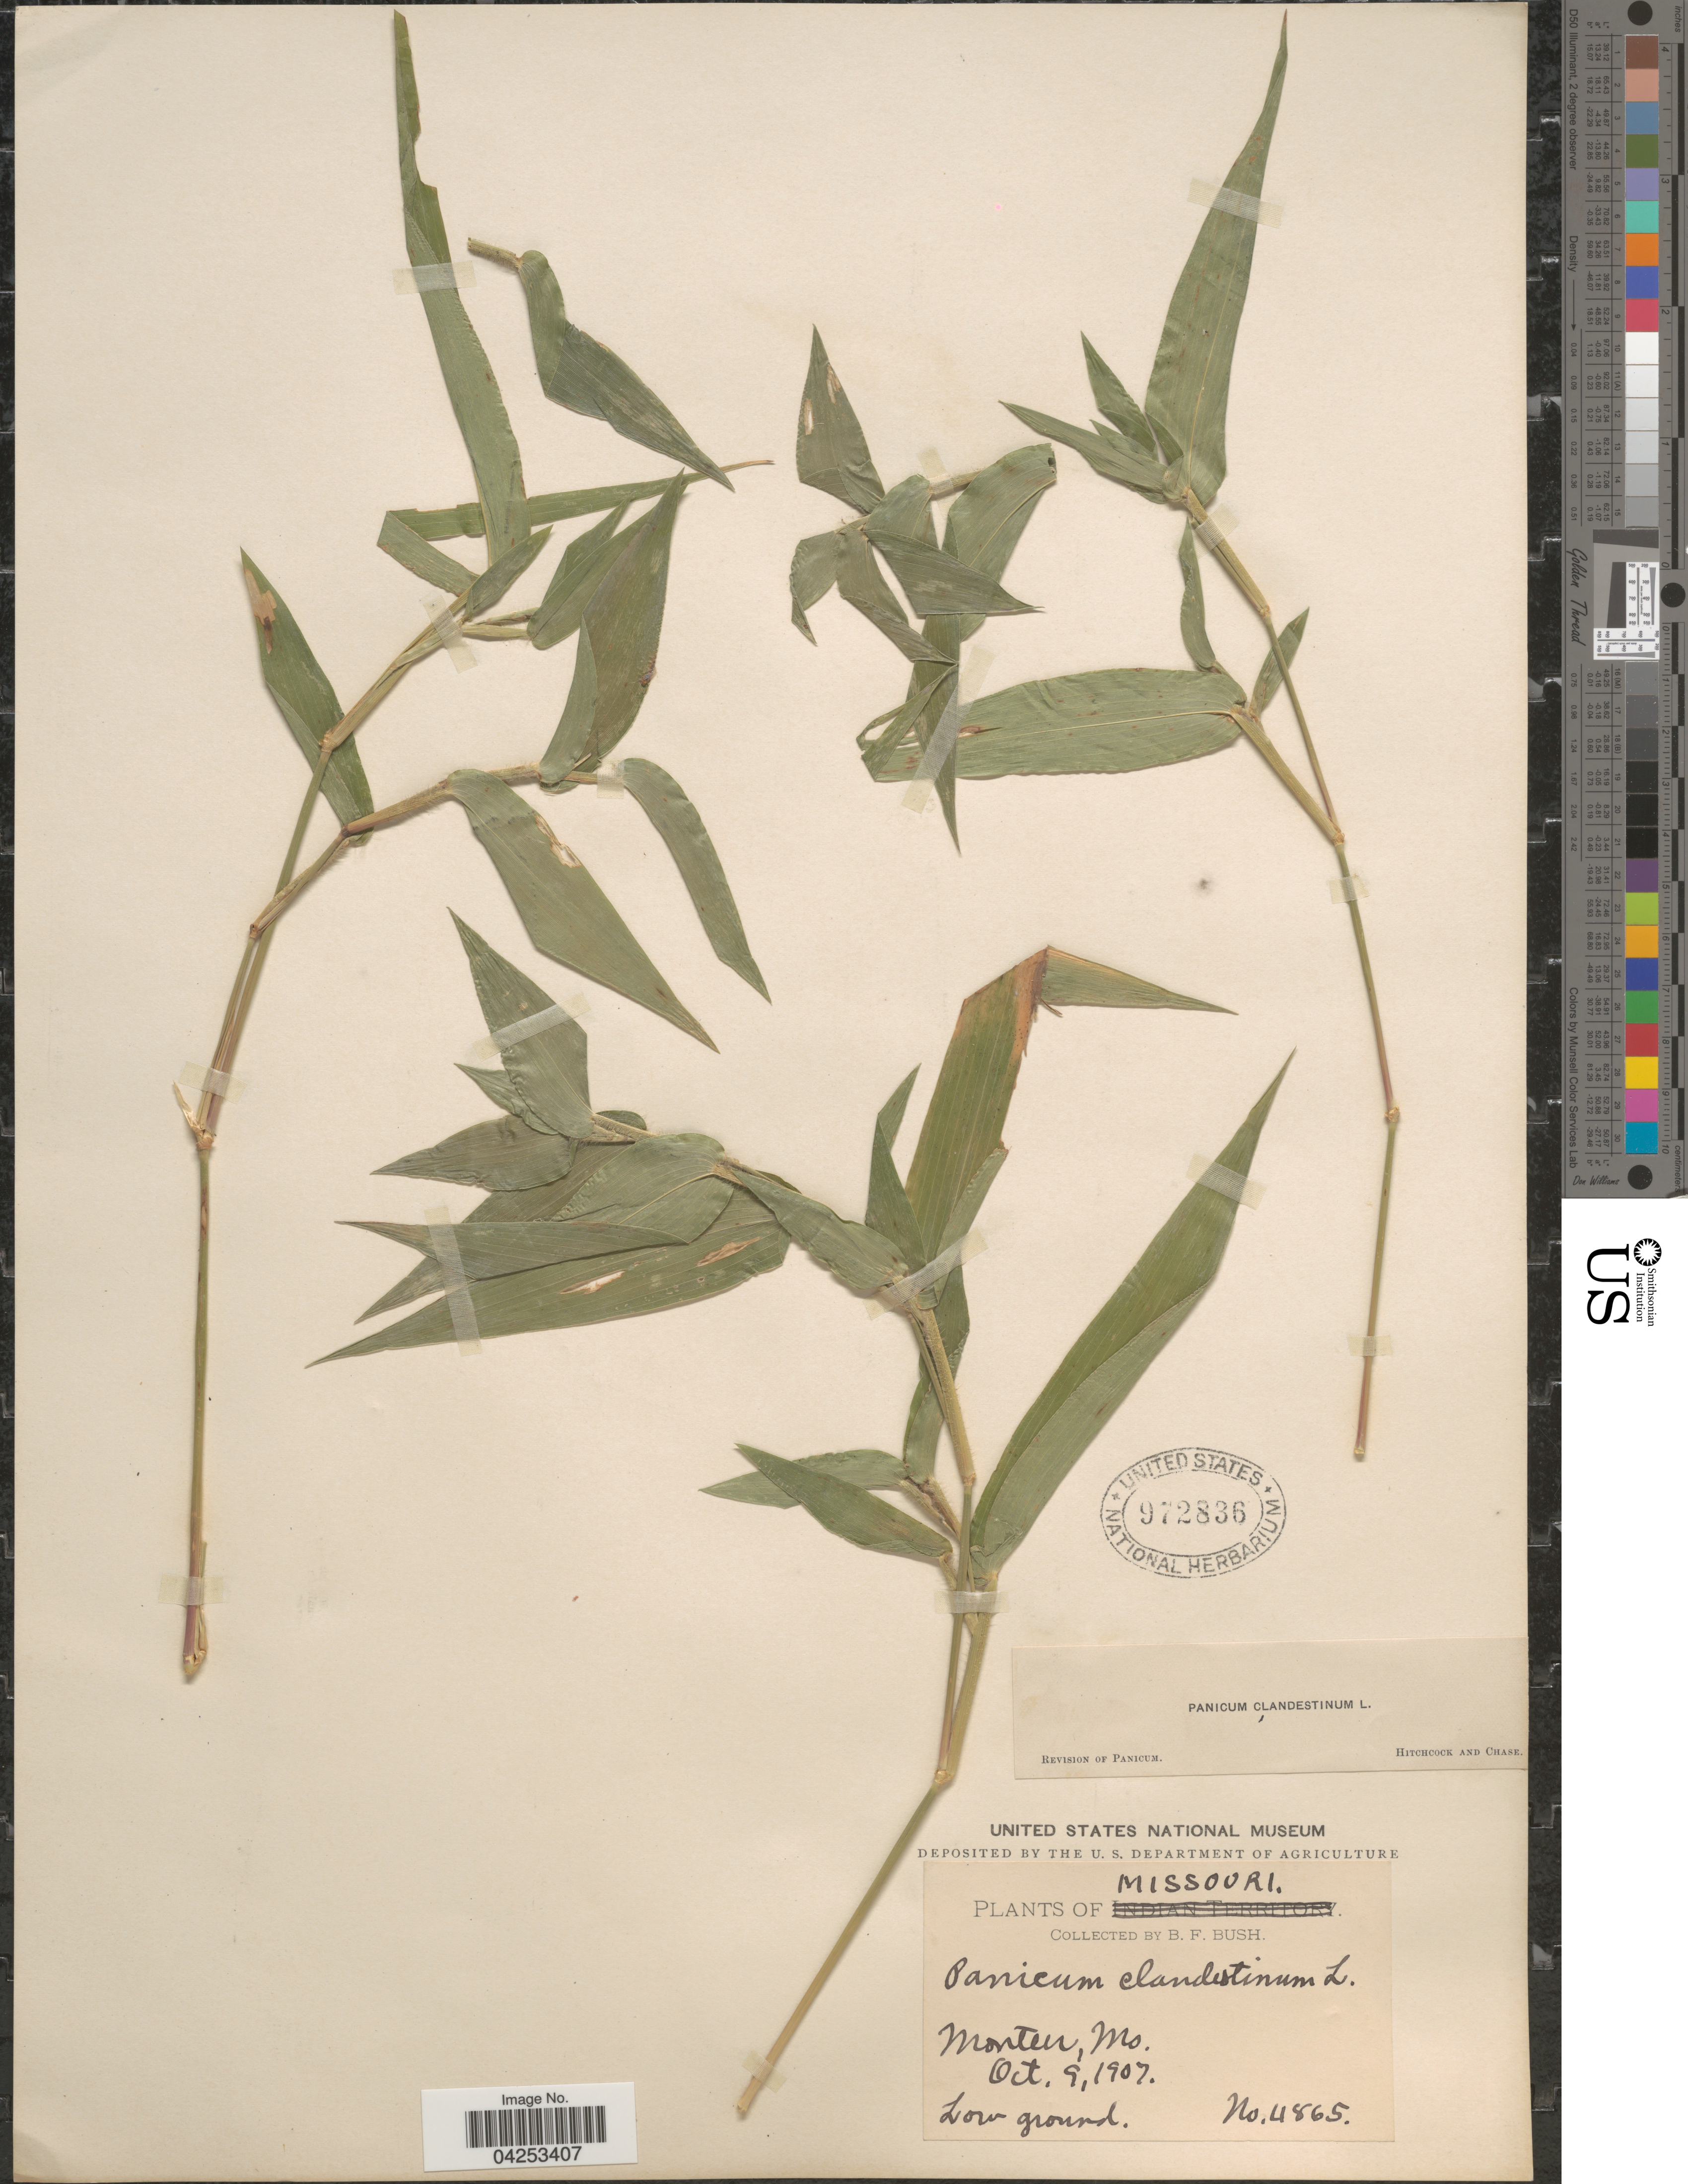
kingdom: Plantae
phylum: Tracheophyta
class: Liliopsida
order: Poales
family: Poaceae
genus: Dichanthelium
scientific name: Dichanthelium clandestinum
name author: (L.) Gould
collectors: B. F. Bush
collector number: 4865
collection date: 1907-10-09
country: United States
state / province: Missouri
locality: Monteer.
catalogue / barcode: US 972836